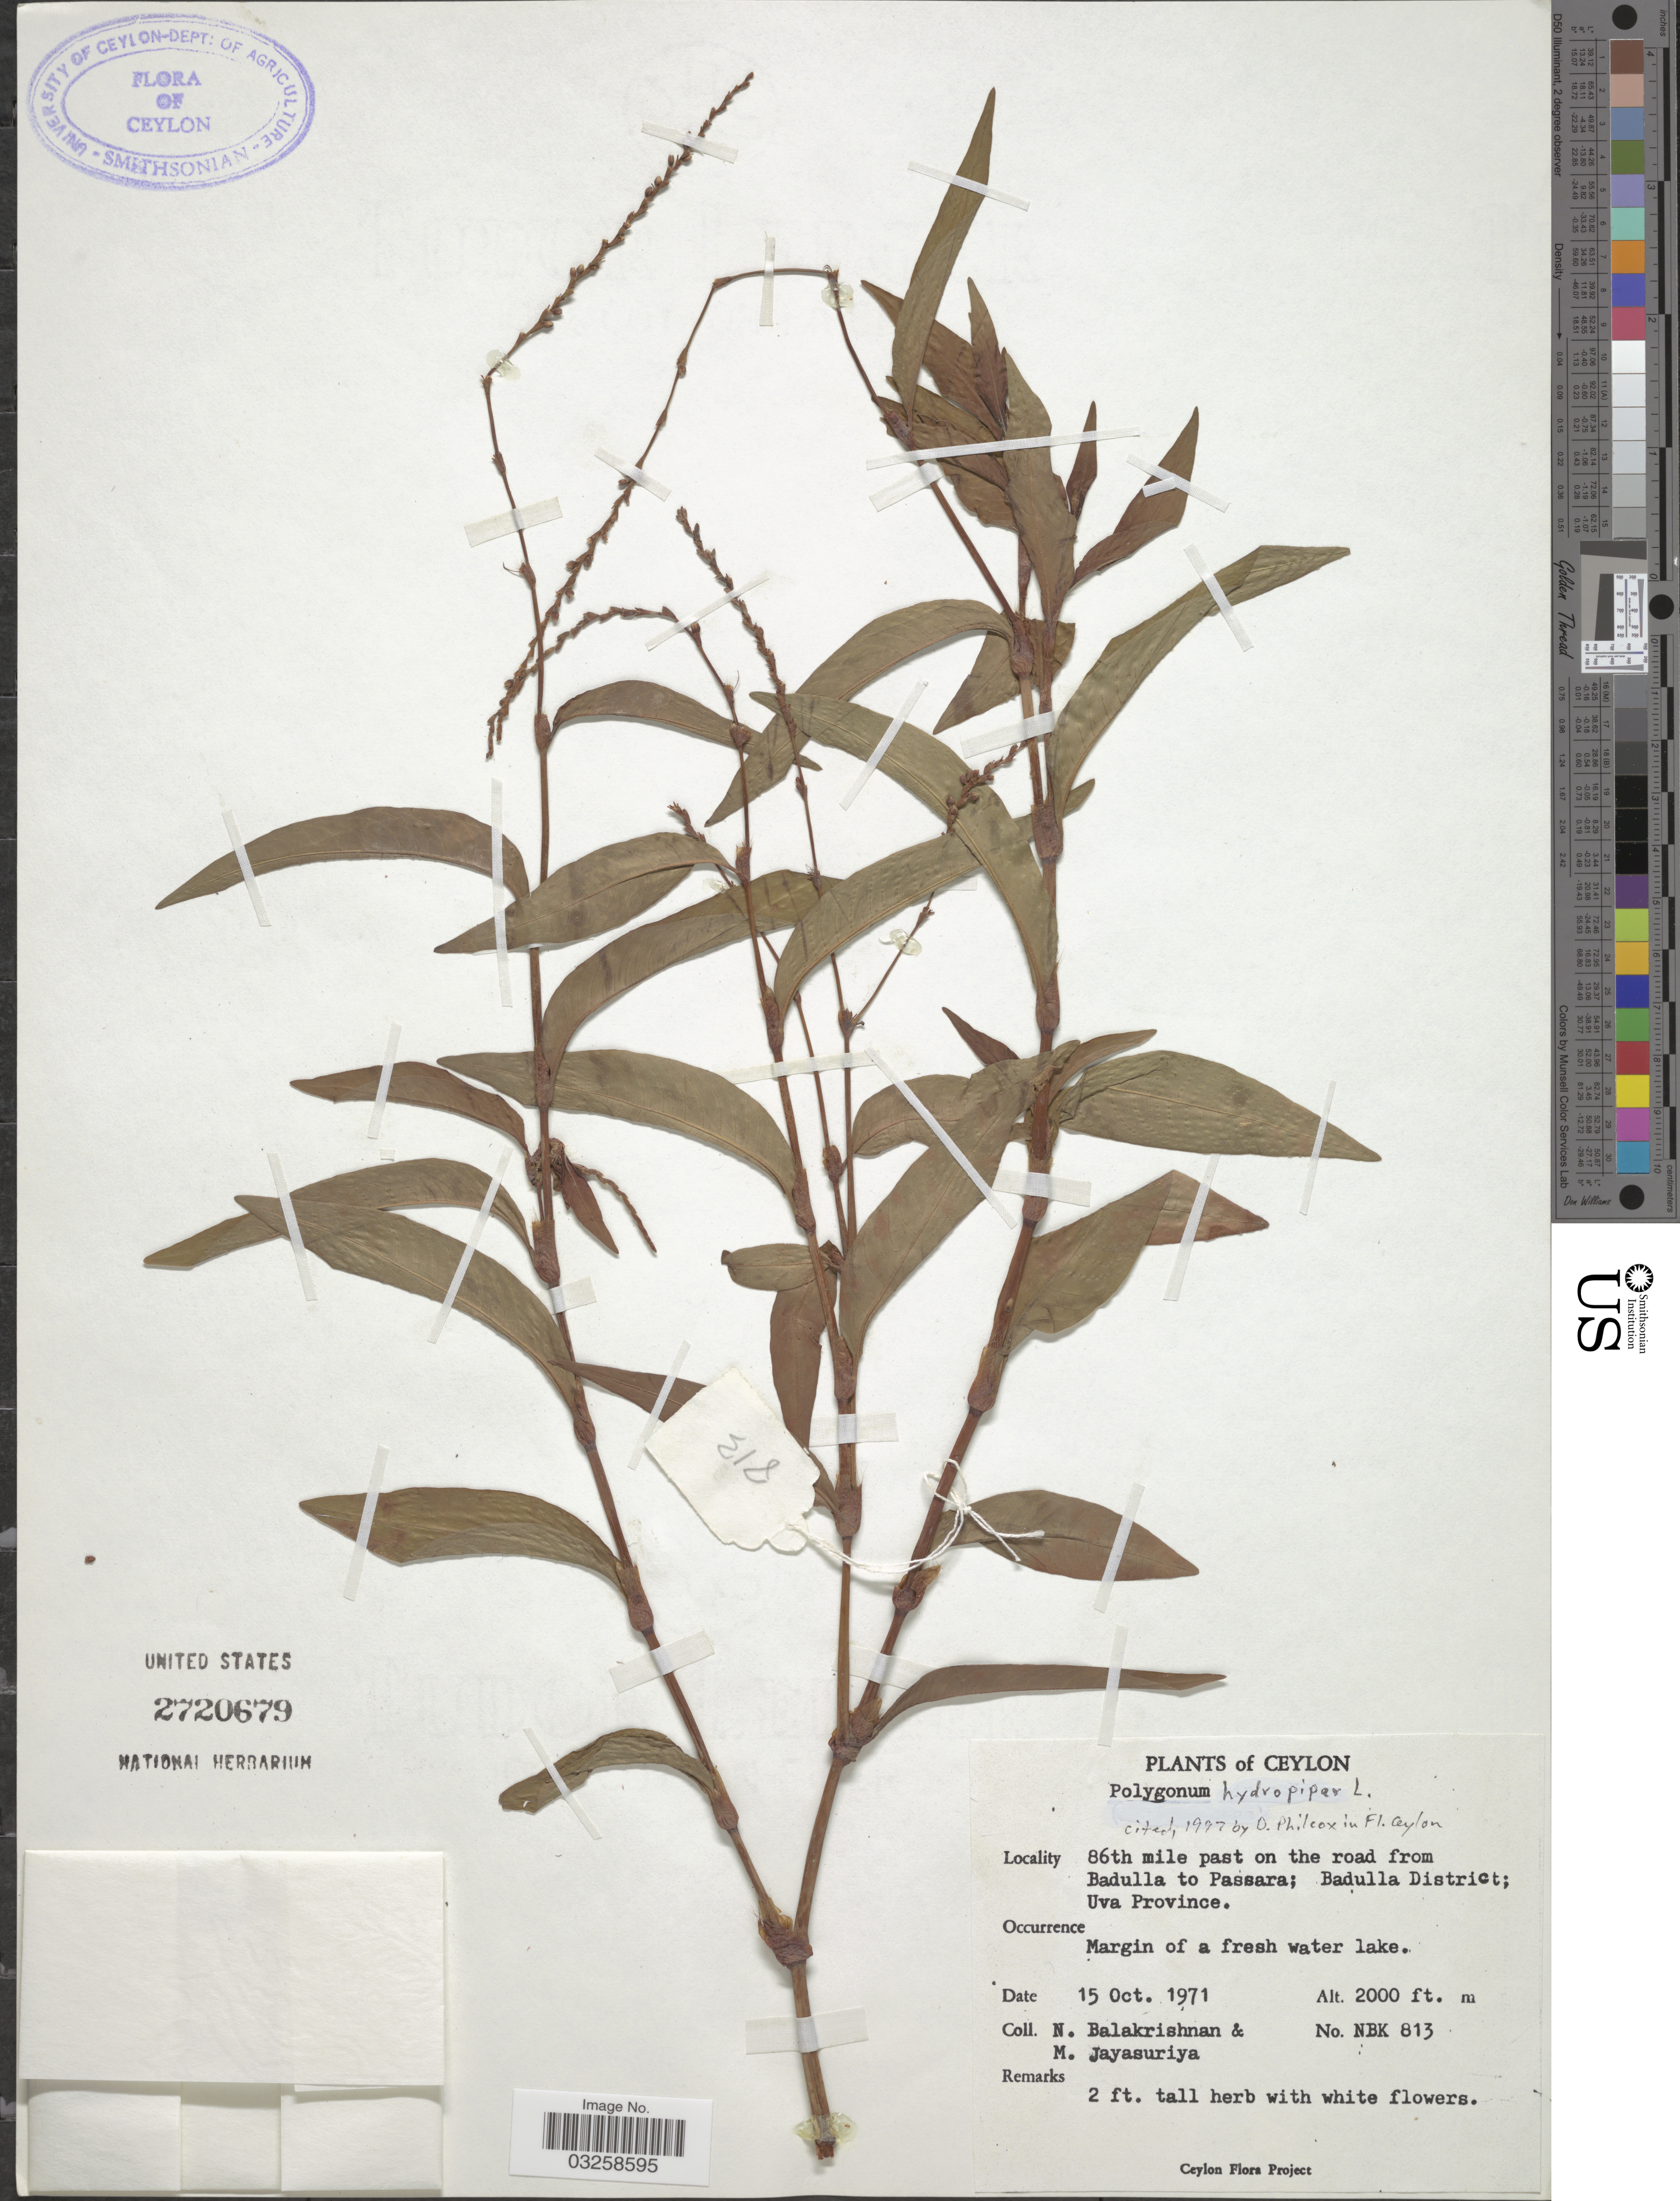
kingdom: Plantae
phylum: Tracheophyta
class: Magnoliopsida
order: Caryophyllales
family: Polygonaceae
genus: Polygonum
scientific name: Polygonum hydropiper var. hydropiper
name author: L.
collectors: N. Balakrishnan & M. Jayasuriya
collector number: NBK813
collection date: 1971-10-15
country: Sri Lanka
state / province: Uva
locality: Ceylon. 86th mile past on the road from Badulla to Passara; Badulla District; Uva Province.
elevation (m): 610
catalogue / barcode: US 2720679